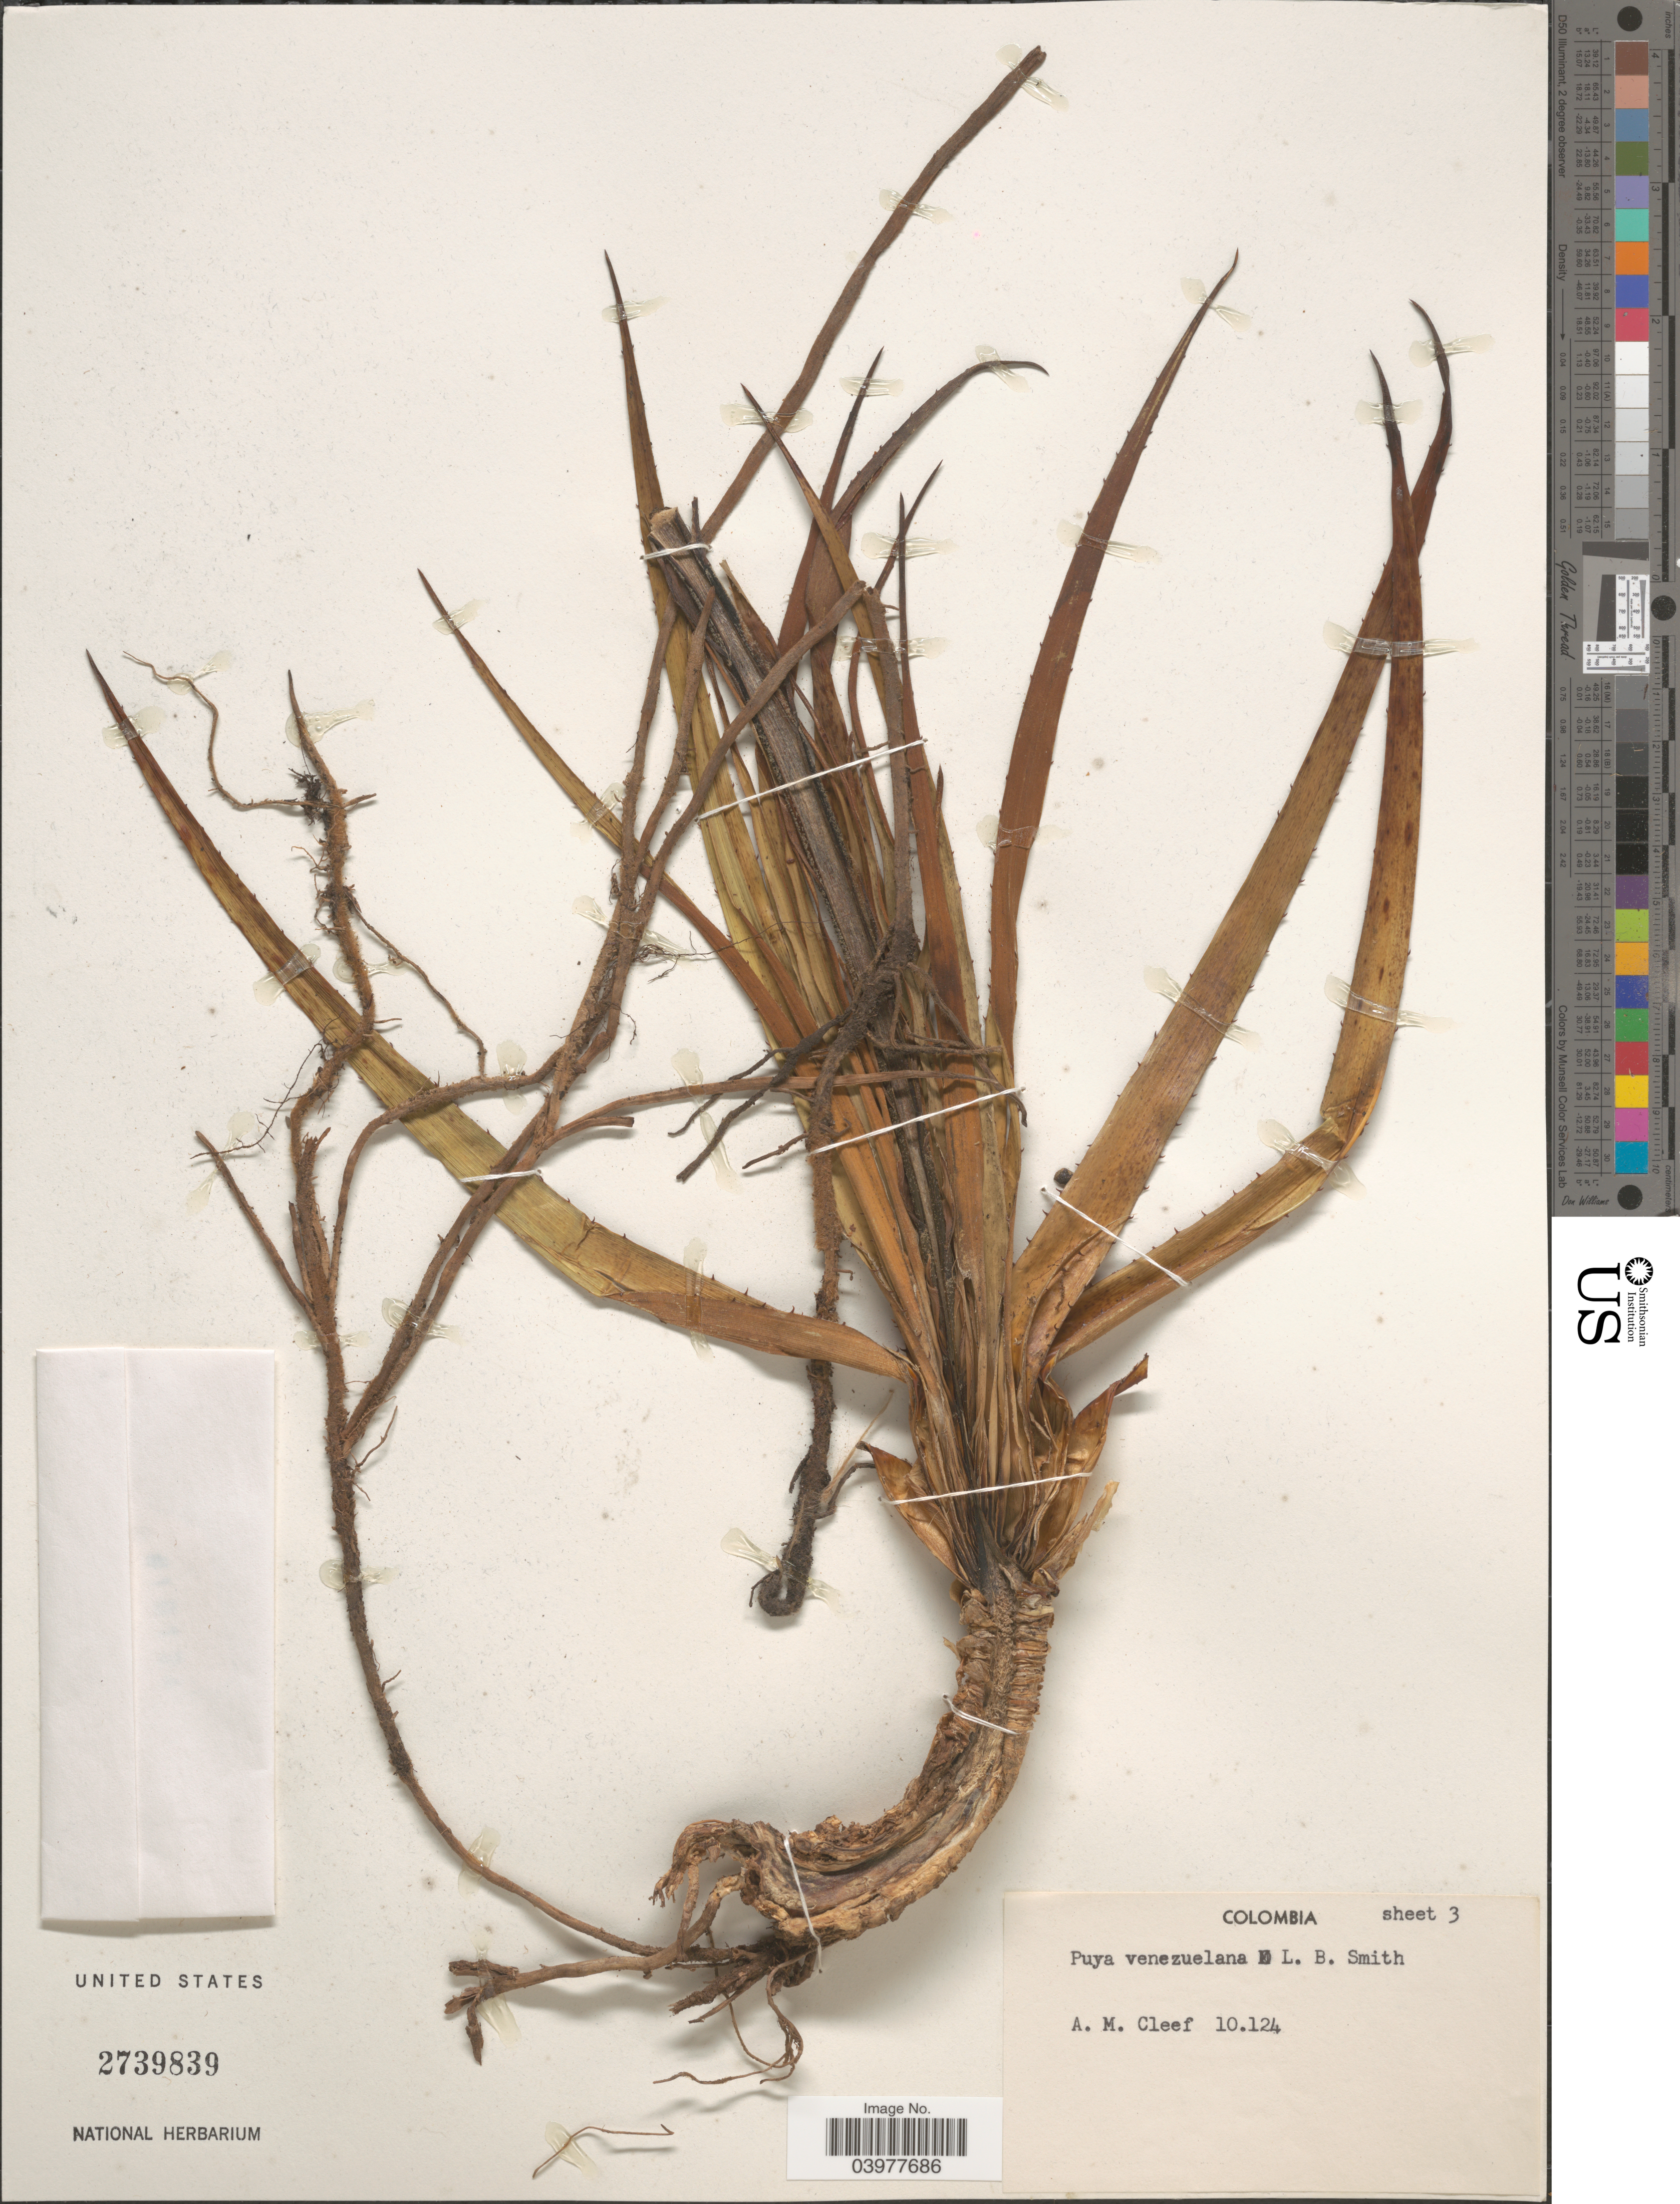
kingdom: Plantae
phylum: Tracheophyta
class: Liliopsida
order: Poales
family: Bromeliaceae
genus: Puya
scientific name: Puya venezuelana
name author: L.B. Sm.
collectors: A. M. Cleef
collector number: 10124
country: Colombia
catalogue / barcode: US 2739839